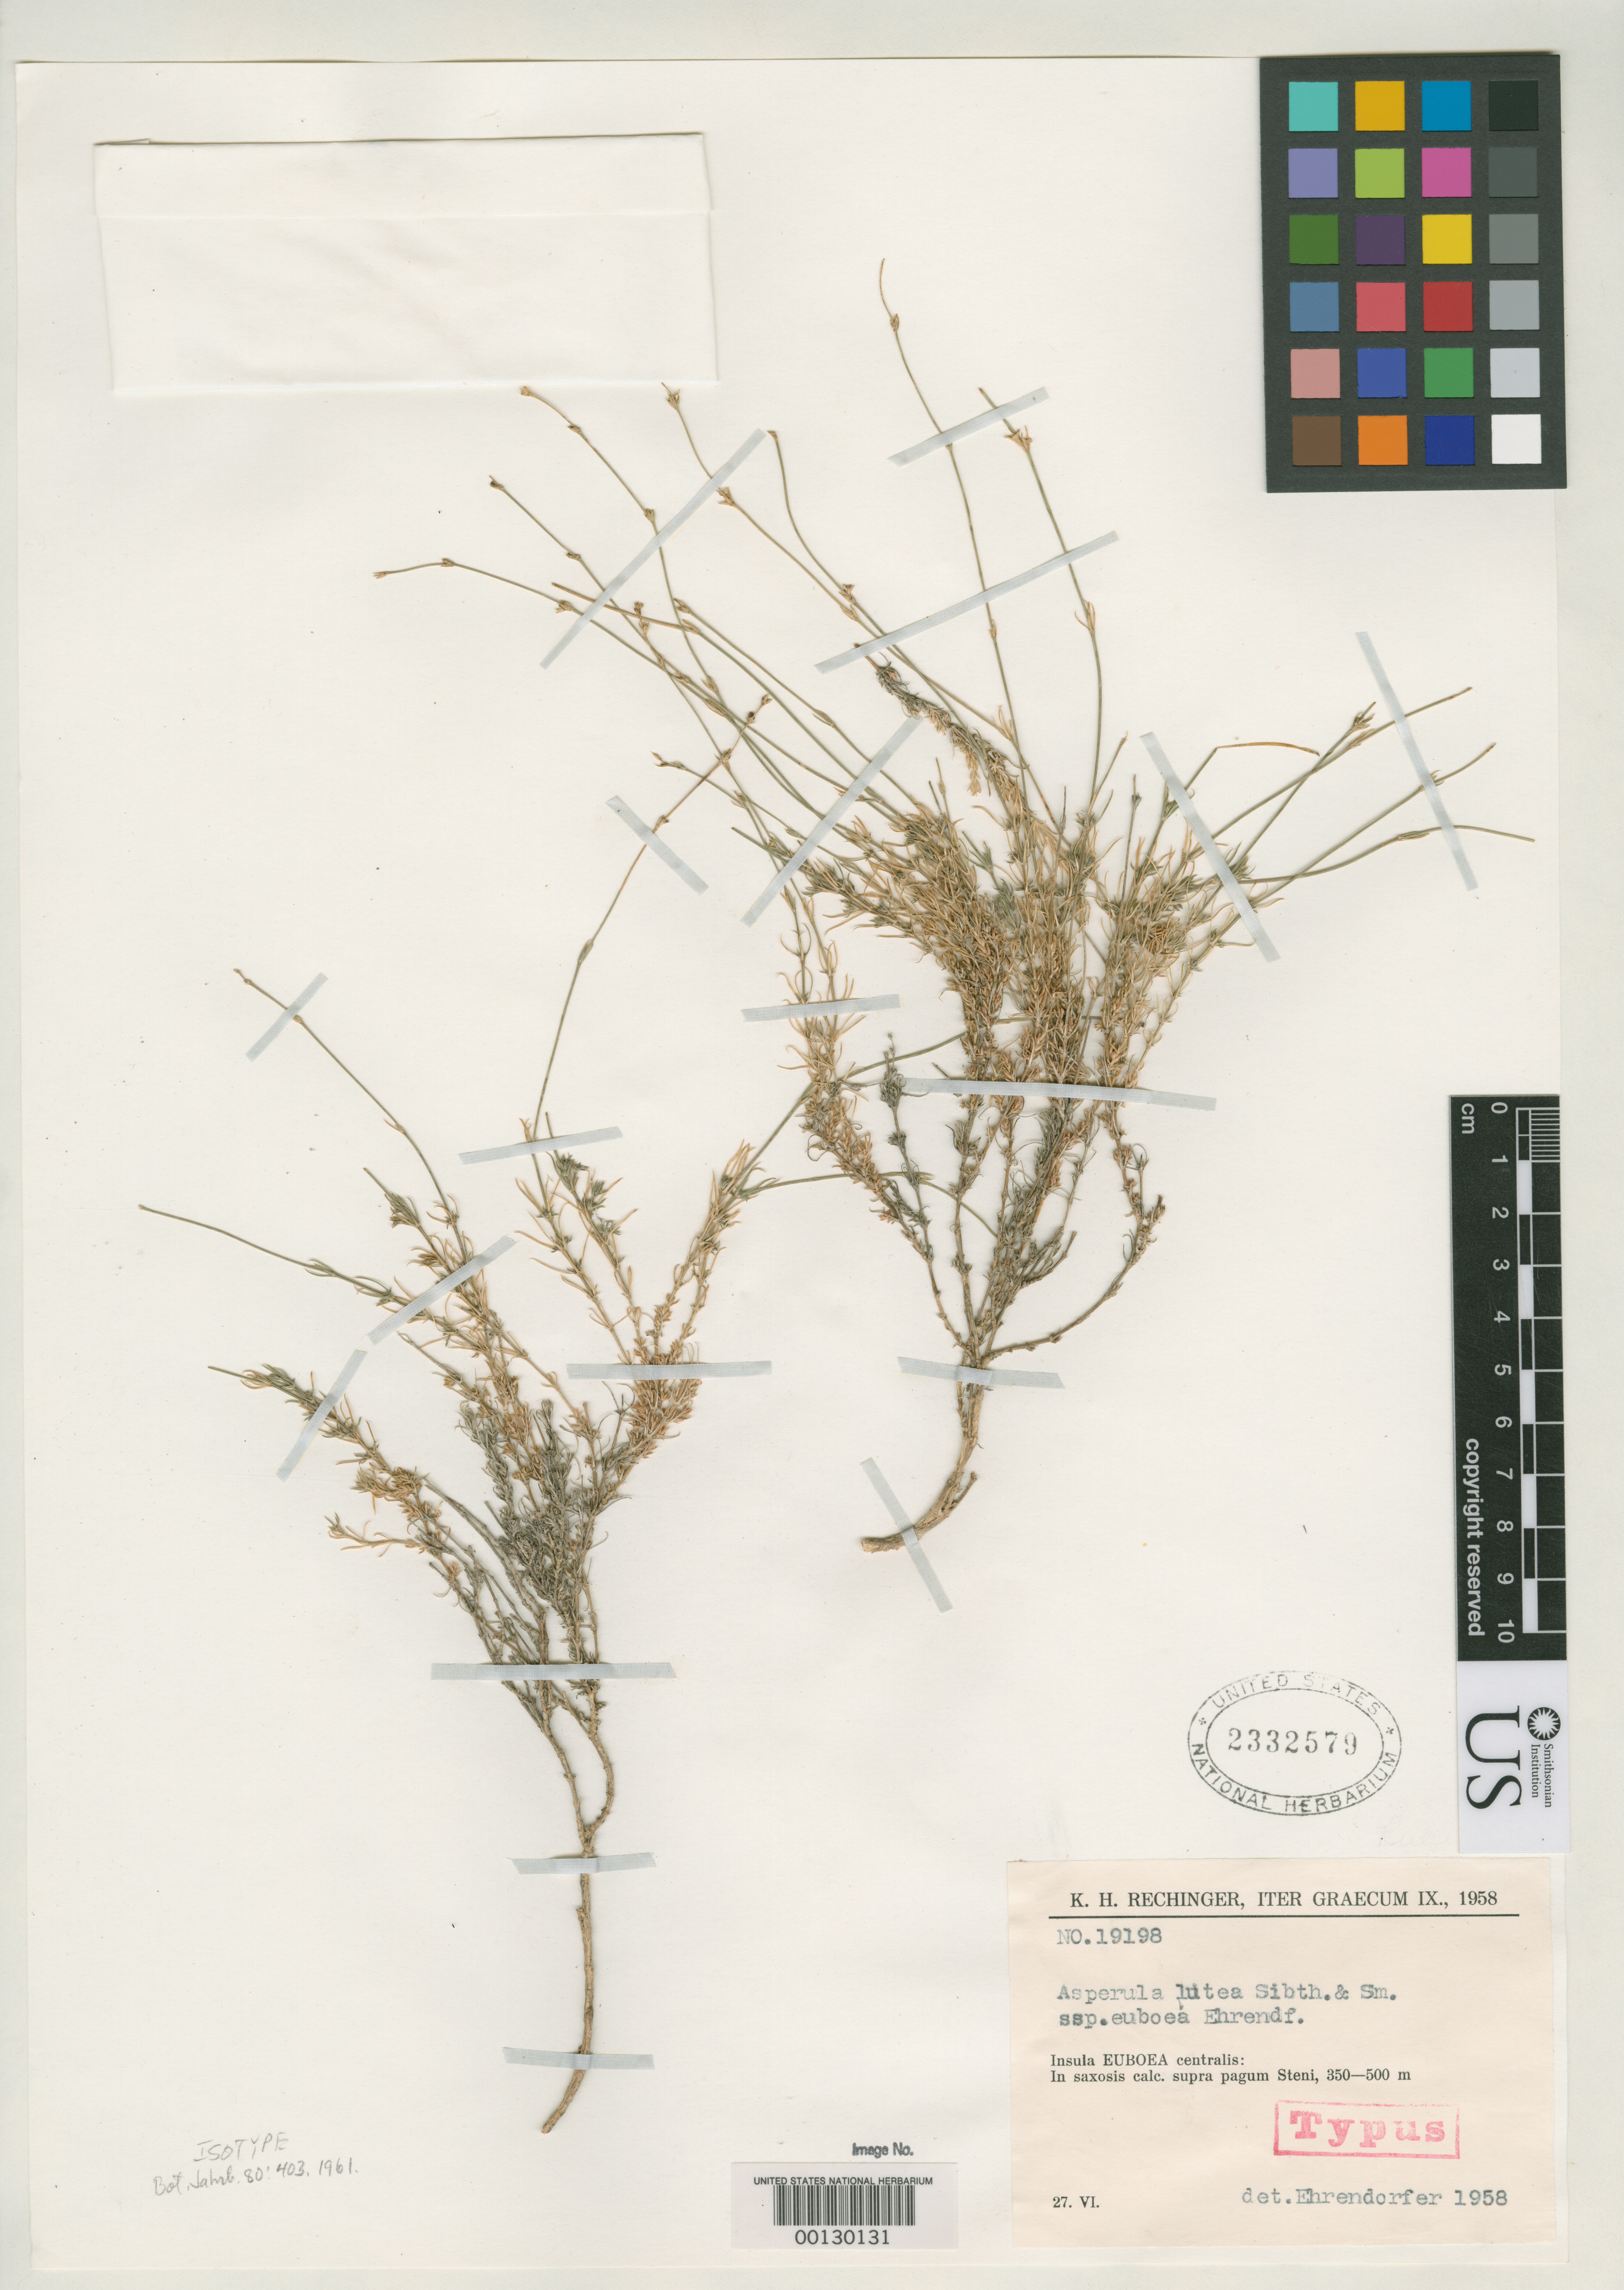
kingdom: Plantae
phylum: Tracheophyta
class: Magnoliopsida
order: Gentianales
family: Rubiaceae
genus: Asperula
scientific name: Asperula lutea subsp. euboea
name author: Ehrend. in Rech. f.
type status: Isotype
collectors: K. H. Rechinger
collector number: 19198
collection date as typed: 27 Jun 1958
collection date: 1958-06-27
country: Greece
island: Euboea Island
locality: Steni.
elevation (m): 350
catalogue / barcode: US 2332579